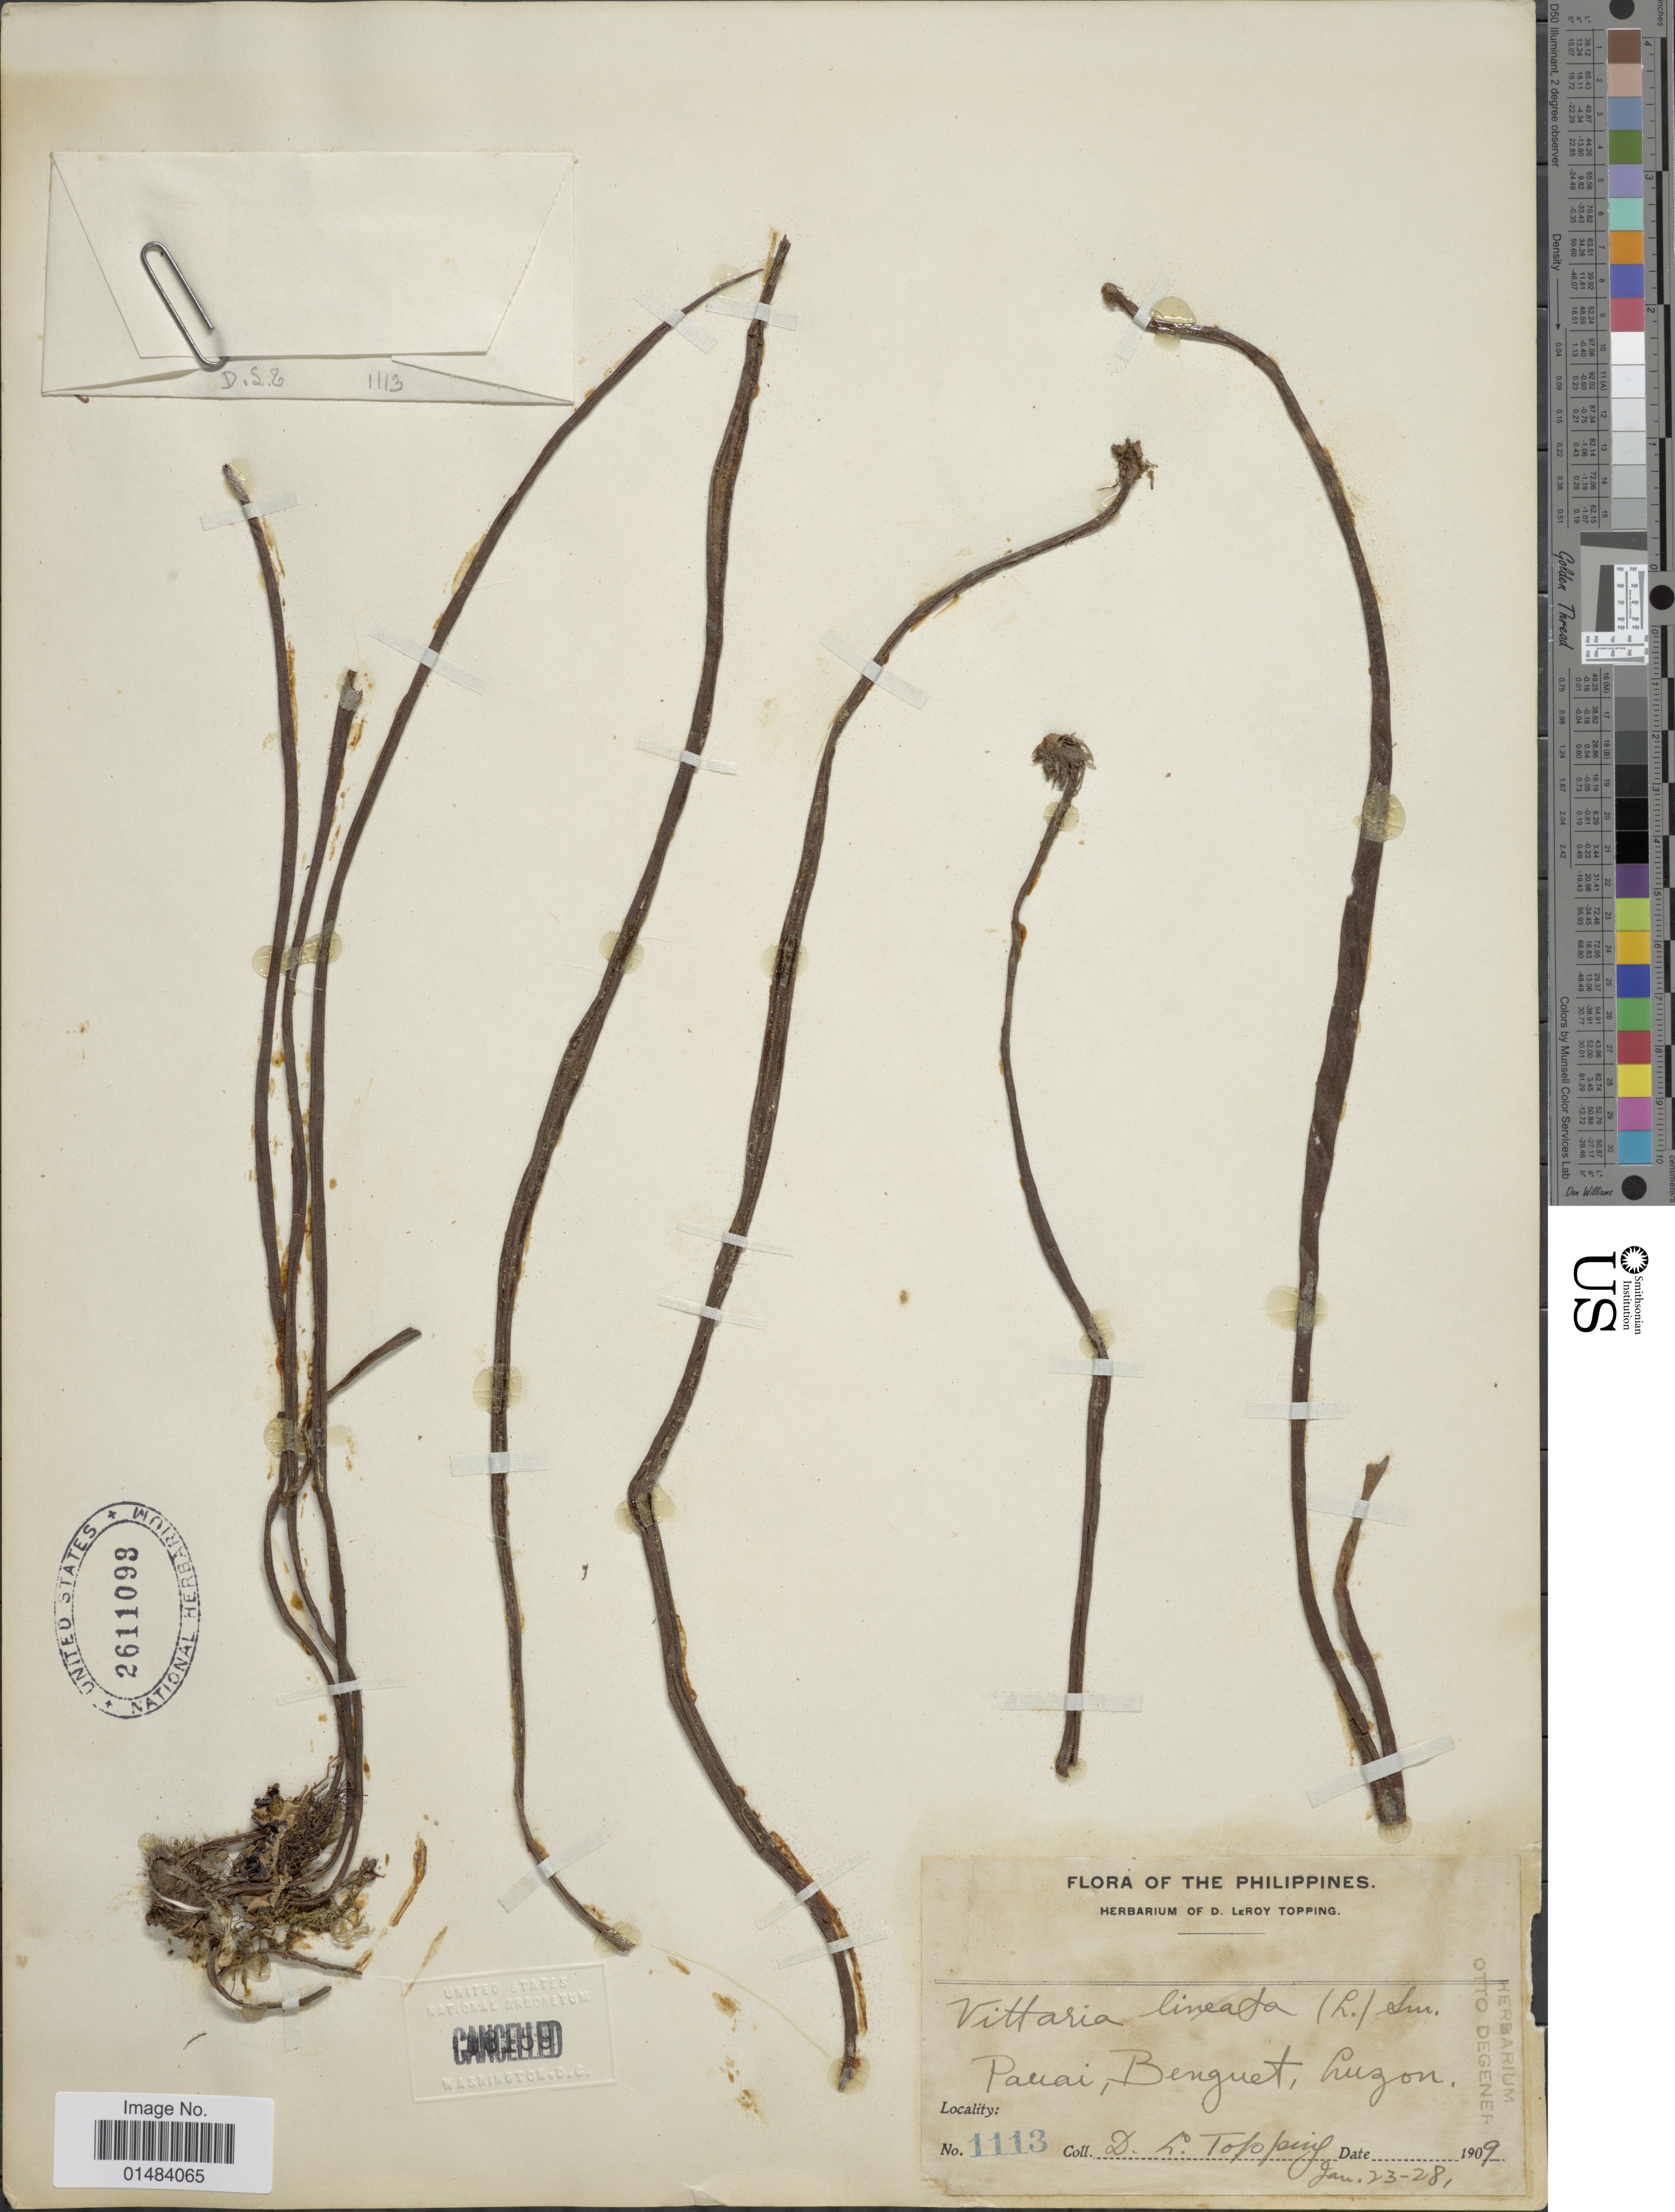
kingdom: Plantae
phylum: Tracheophyta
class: Polypodiopsida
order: Polypodiales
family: Pteridaceae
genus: Vittaria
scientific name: Vittaria lineata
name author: (L.) Sm.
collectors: D. L. Topping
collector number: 1113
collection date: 1909-01-23/1909-01-28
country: Philippines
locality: Philippines, Pauai, Benguet, Luzon.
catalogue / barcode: US 2611093